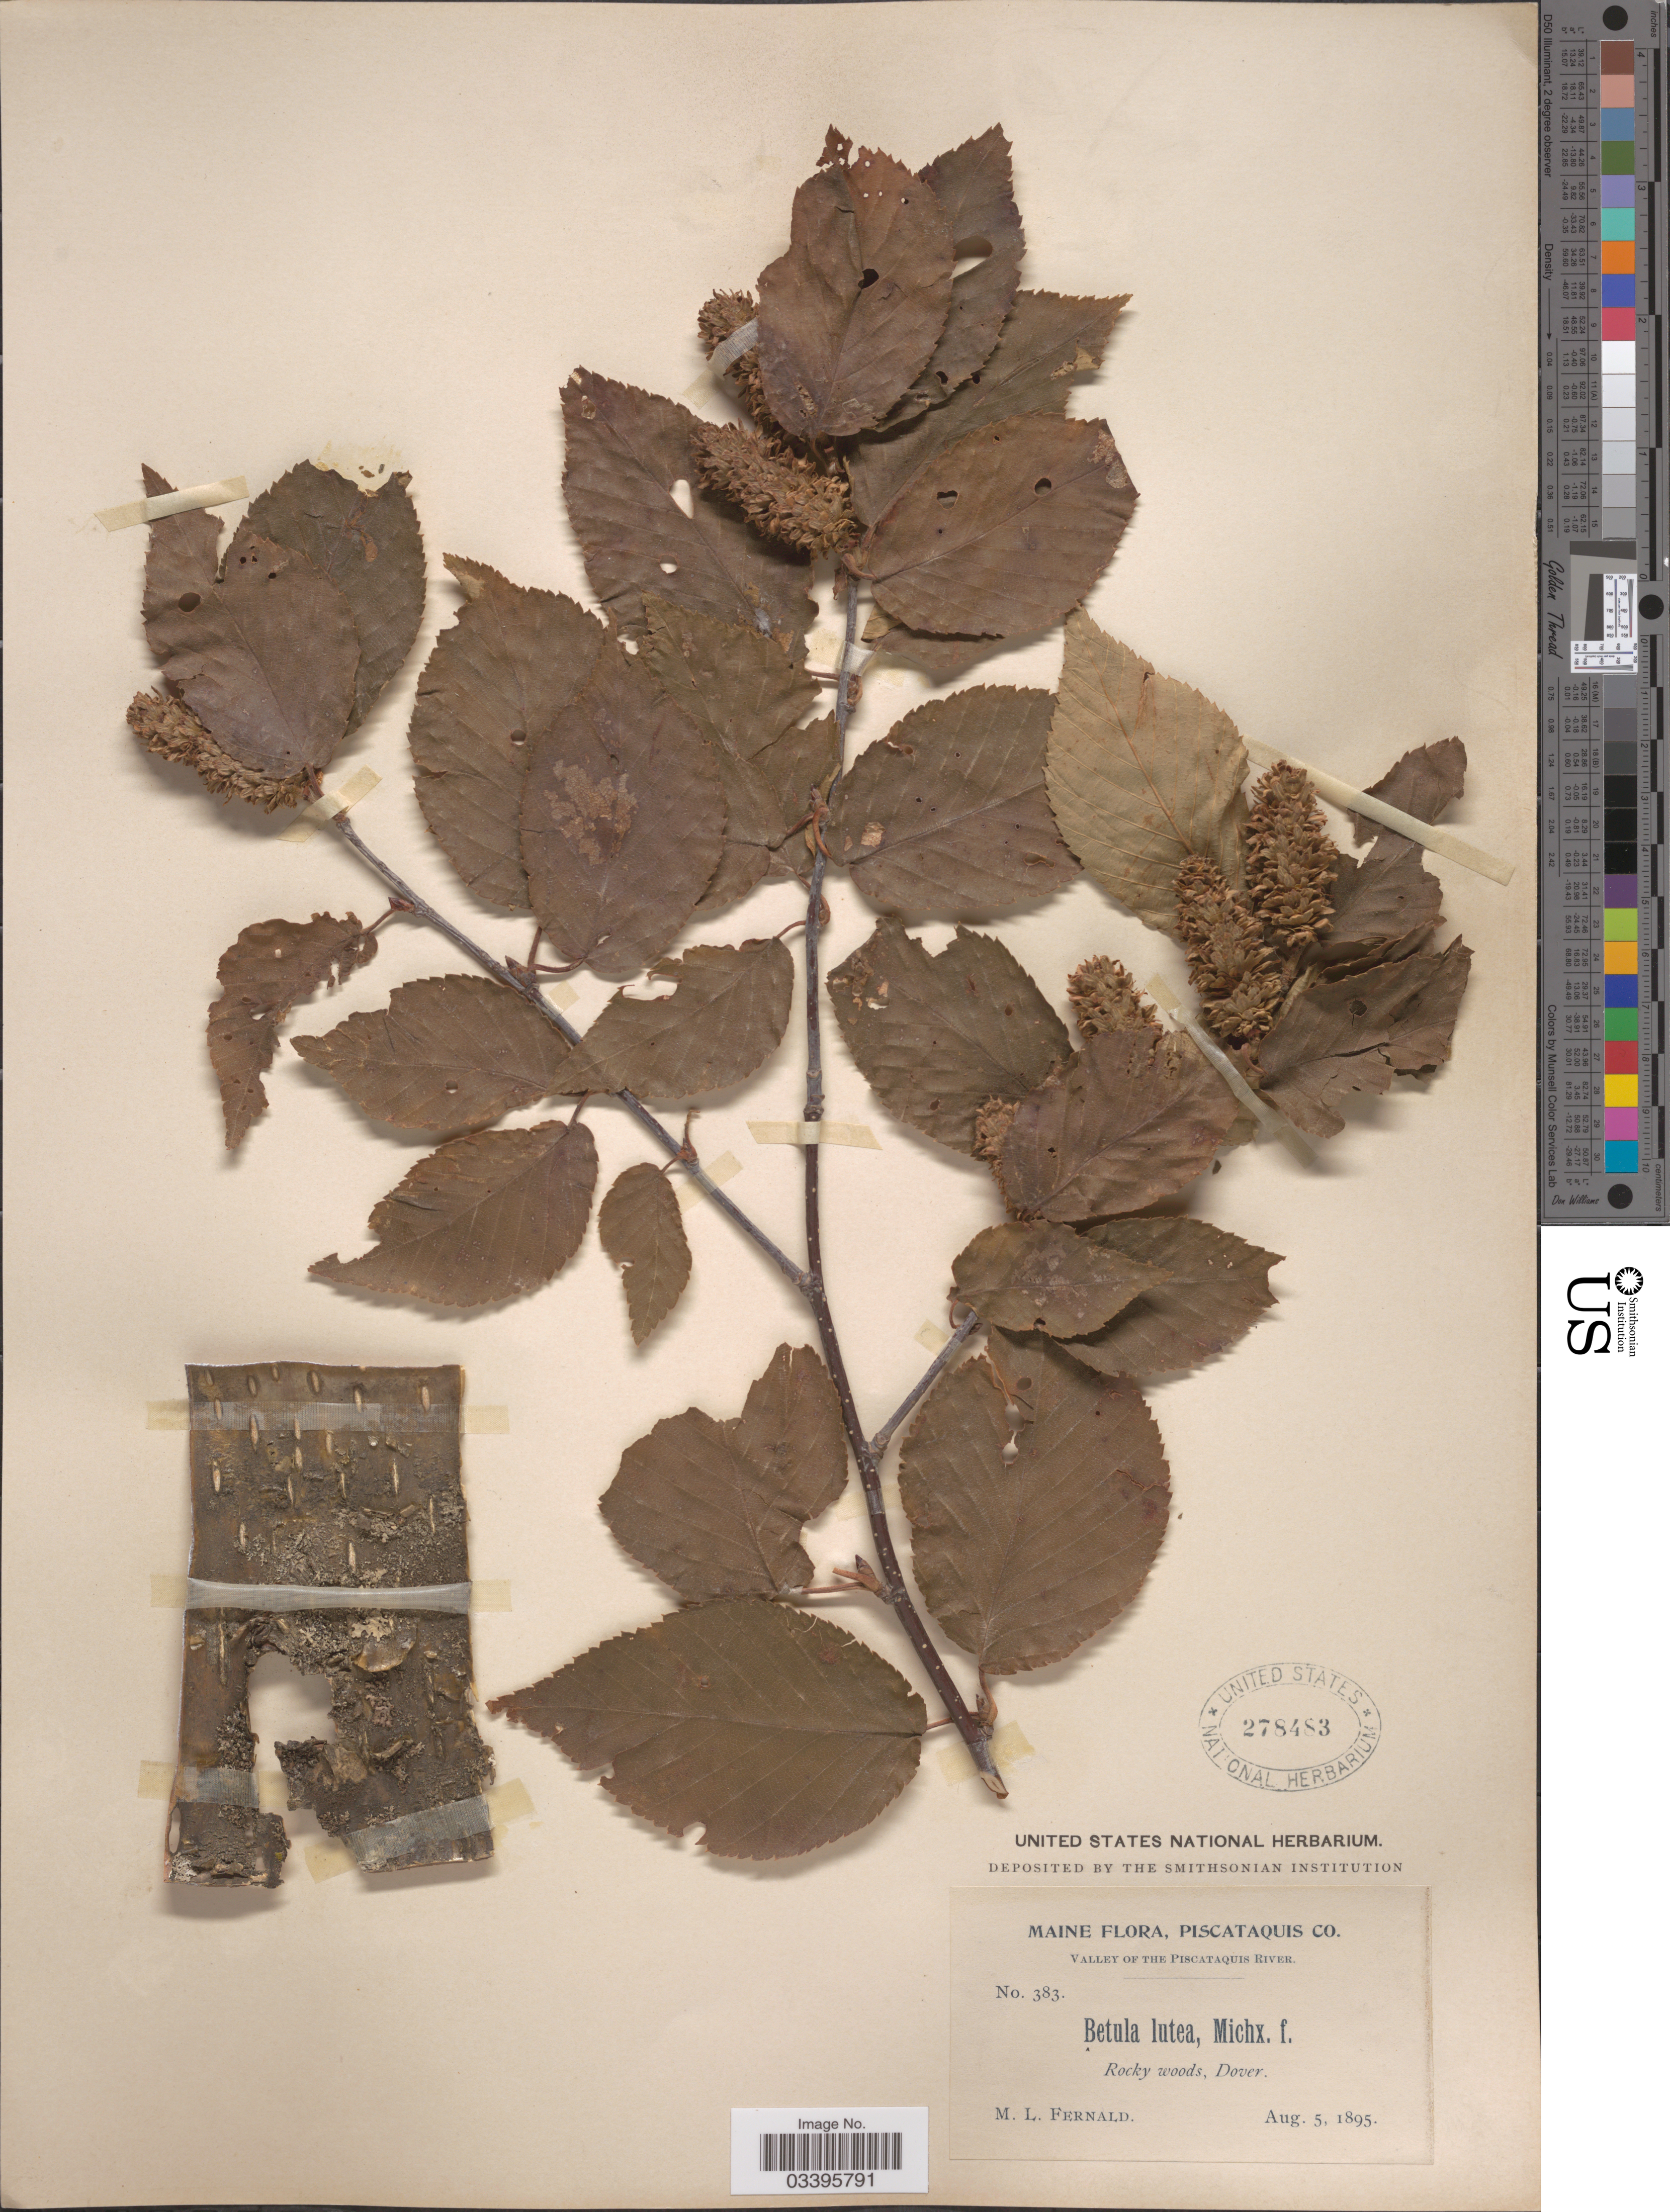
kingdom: Plantae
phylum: Tracheophyta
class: Magnoliopsida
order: Fagales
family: Betulaceae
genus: Betula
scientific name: Betula lutea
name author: F. Michx.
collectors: M. L. Fernald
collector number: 383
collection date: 1895-08-05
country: United States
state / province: Maine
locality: Piscataquis Co. Valley of the Piscataquis River. Rocky woods, Dover.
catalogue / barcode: US 278483